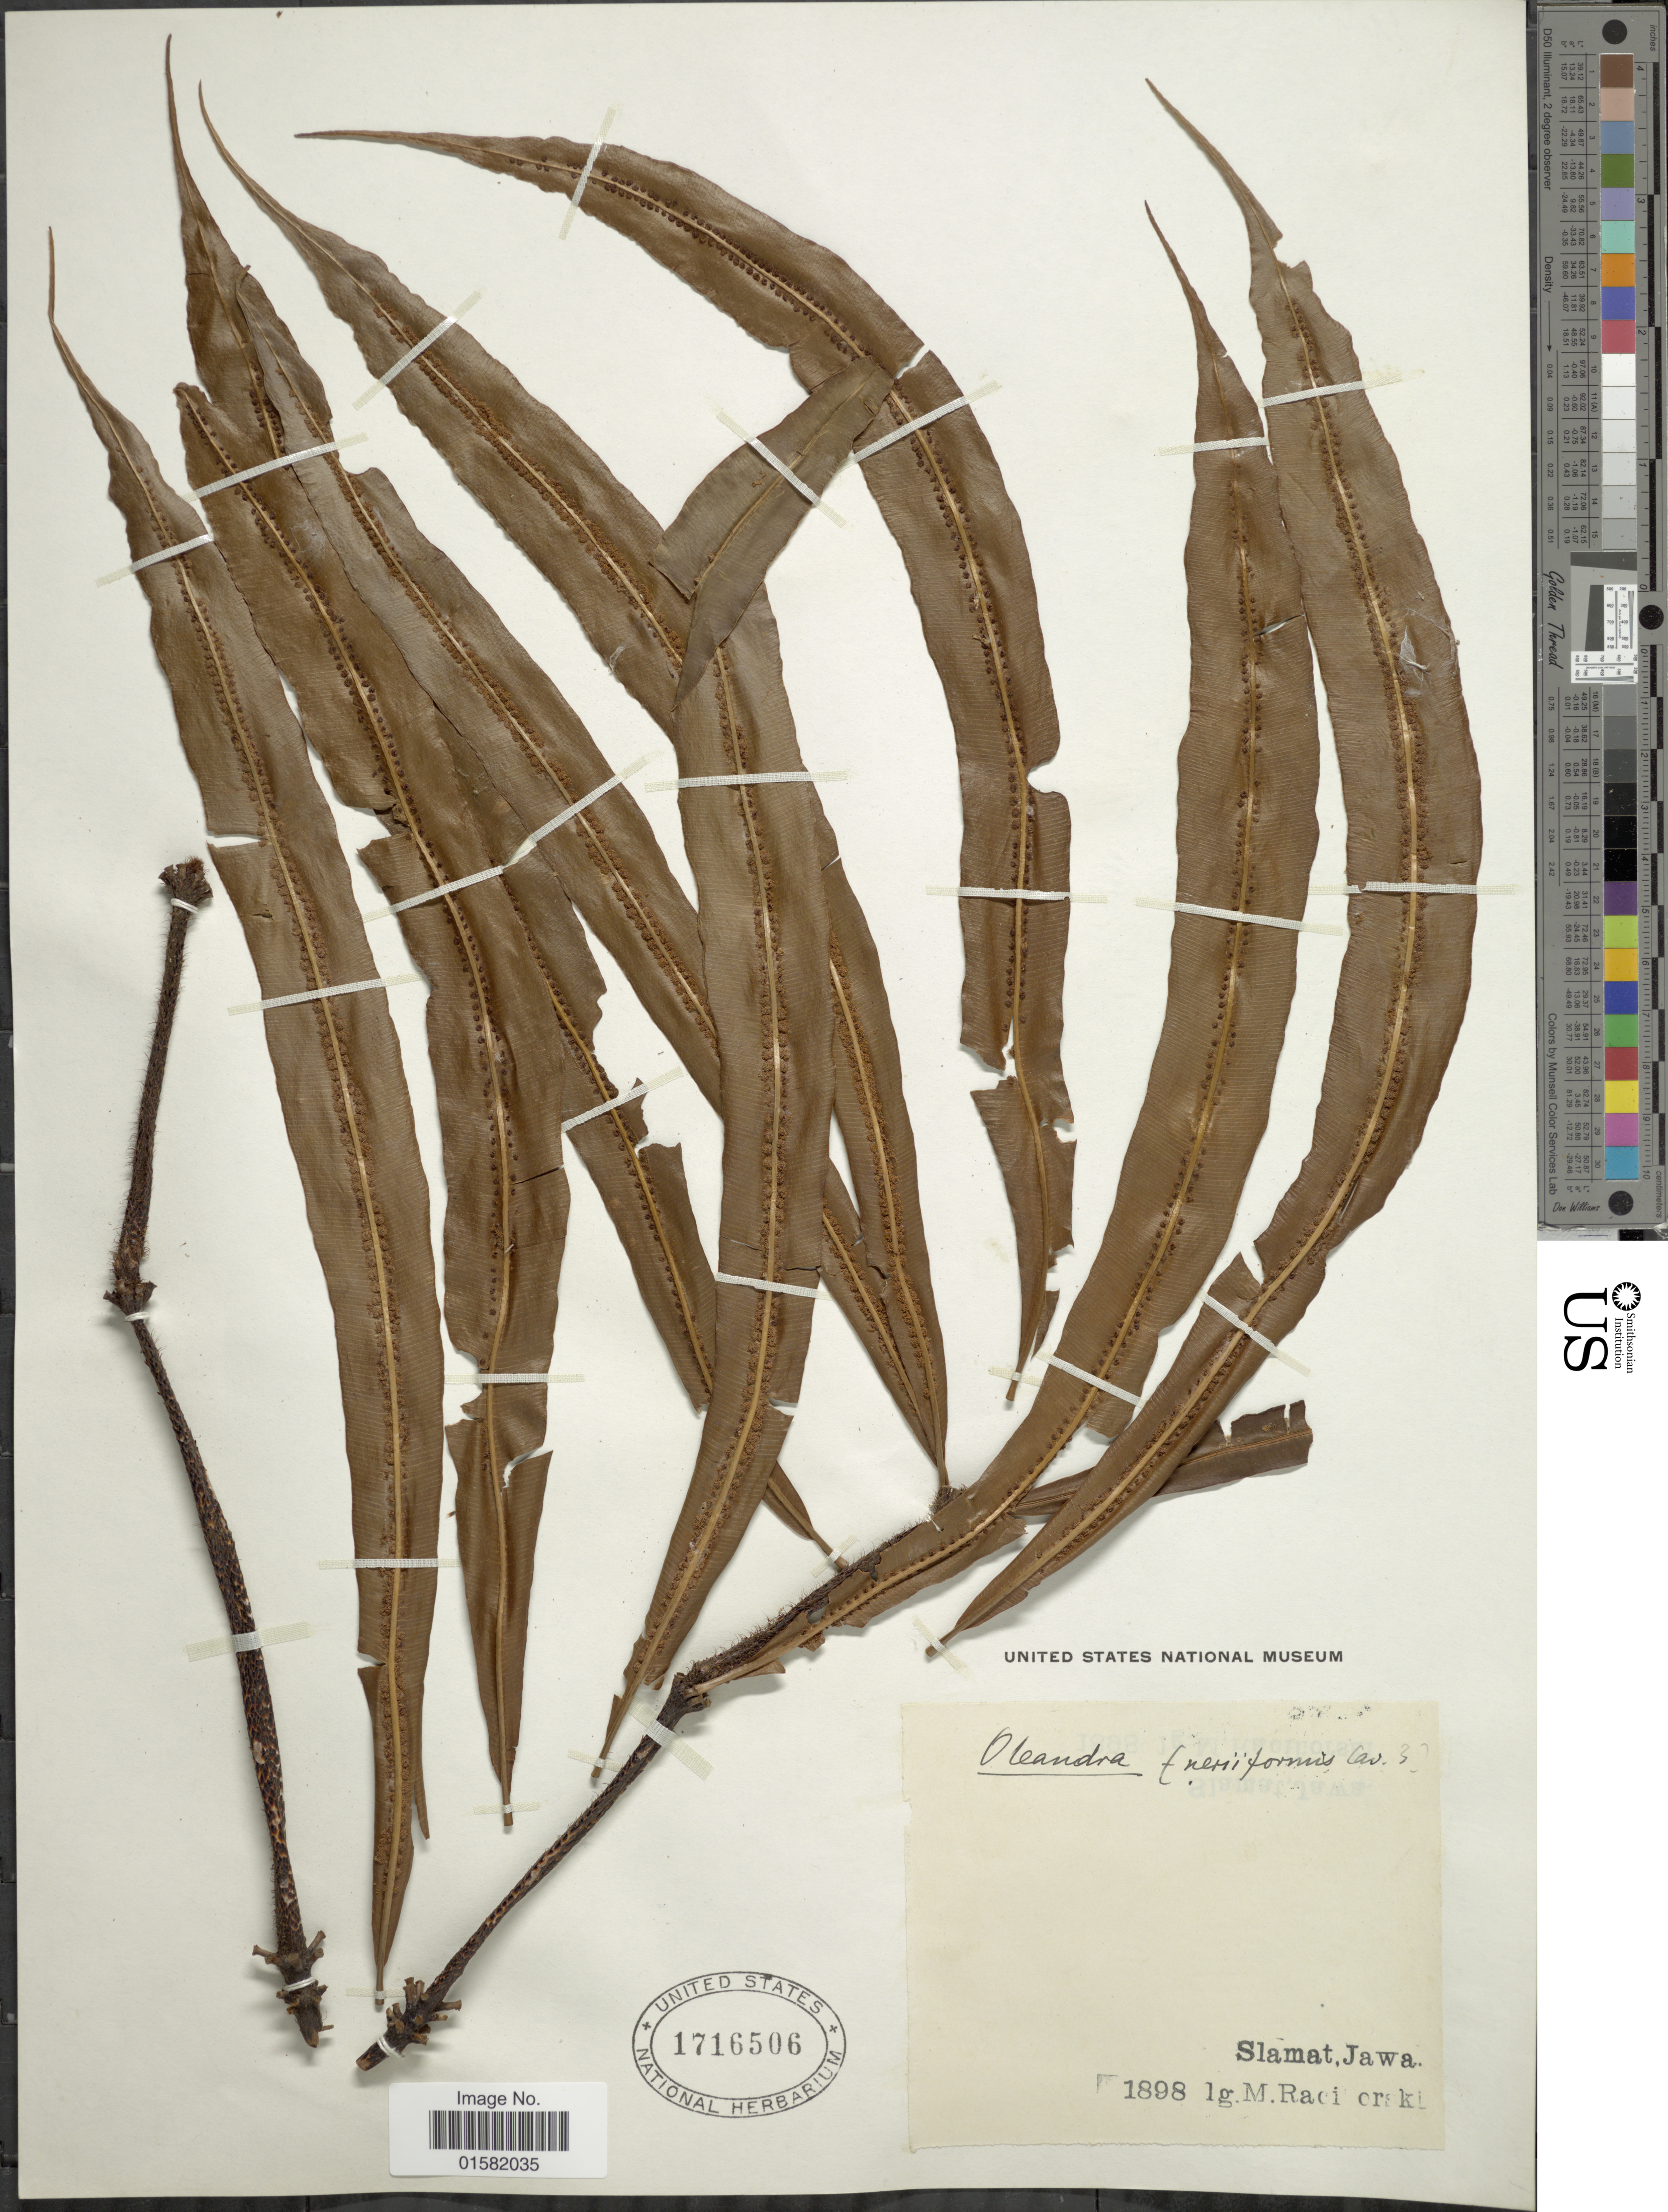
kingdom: Plantae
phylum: Tracheophyta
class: Polypodiopsida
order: Polypodiales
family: Oleandraceae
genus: Oleandra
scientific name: Oleandra neriiformis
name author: Cav.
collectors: M. Raciborski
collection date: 1898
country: Indonesia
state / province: Java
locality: Slamat, Jawa.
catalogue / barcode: US 1716506